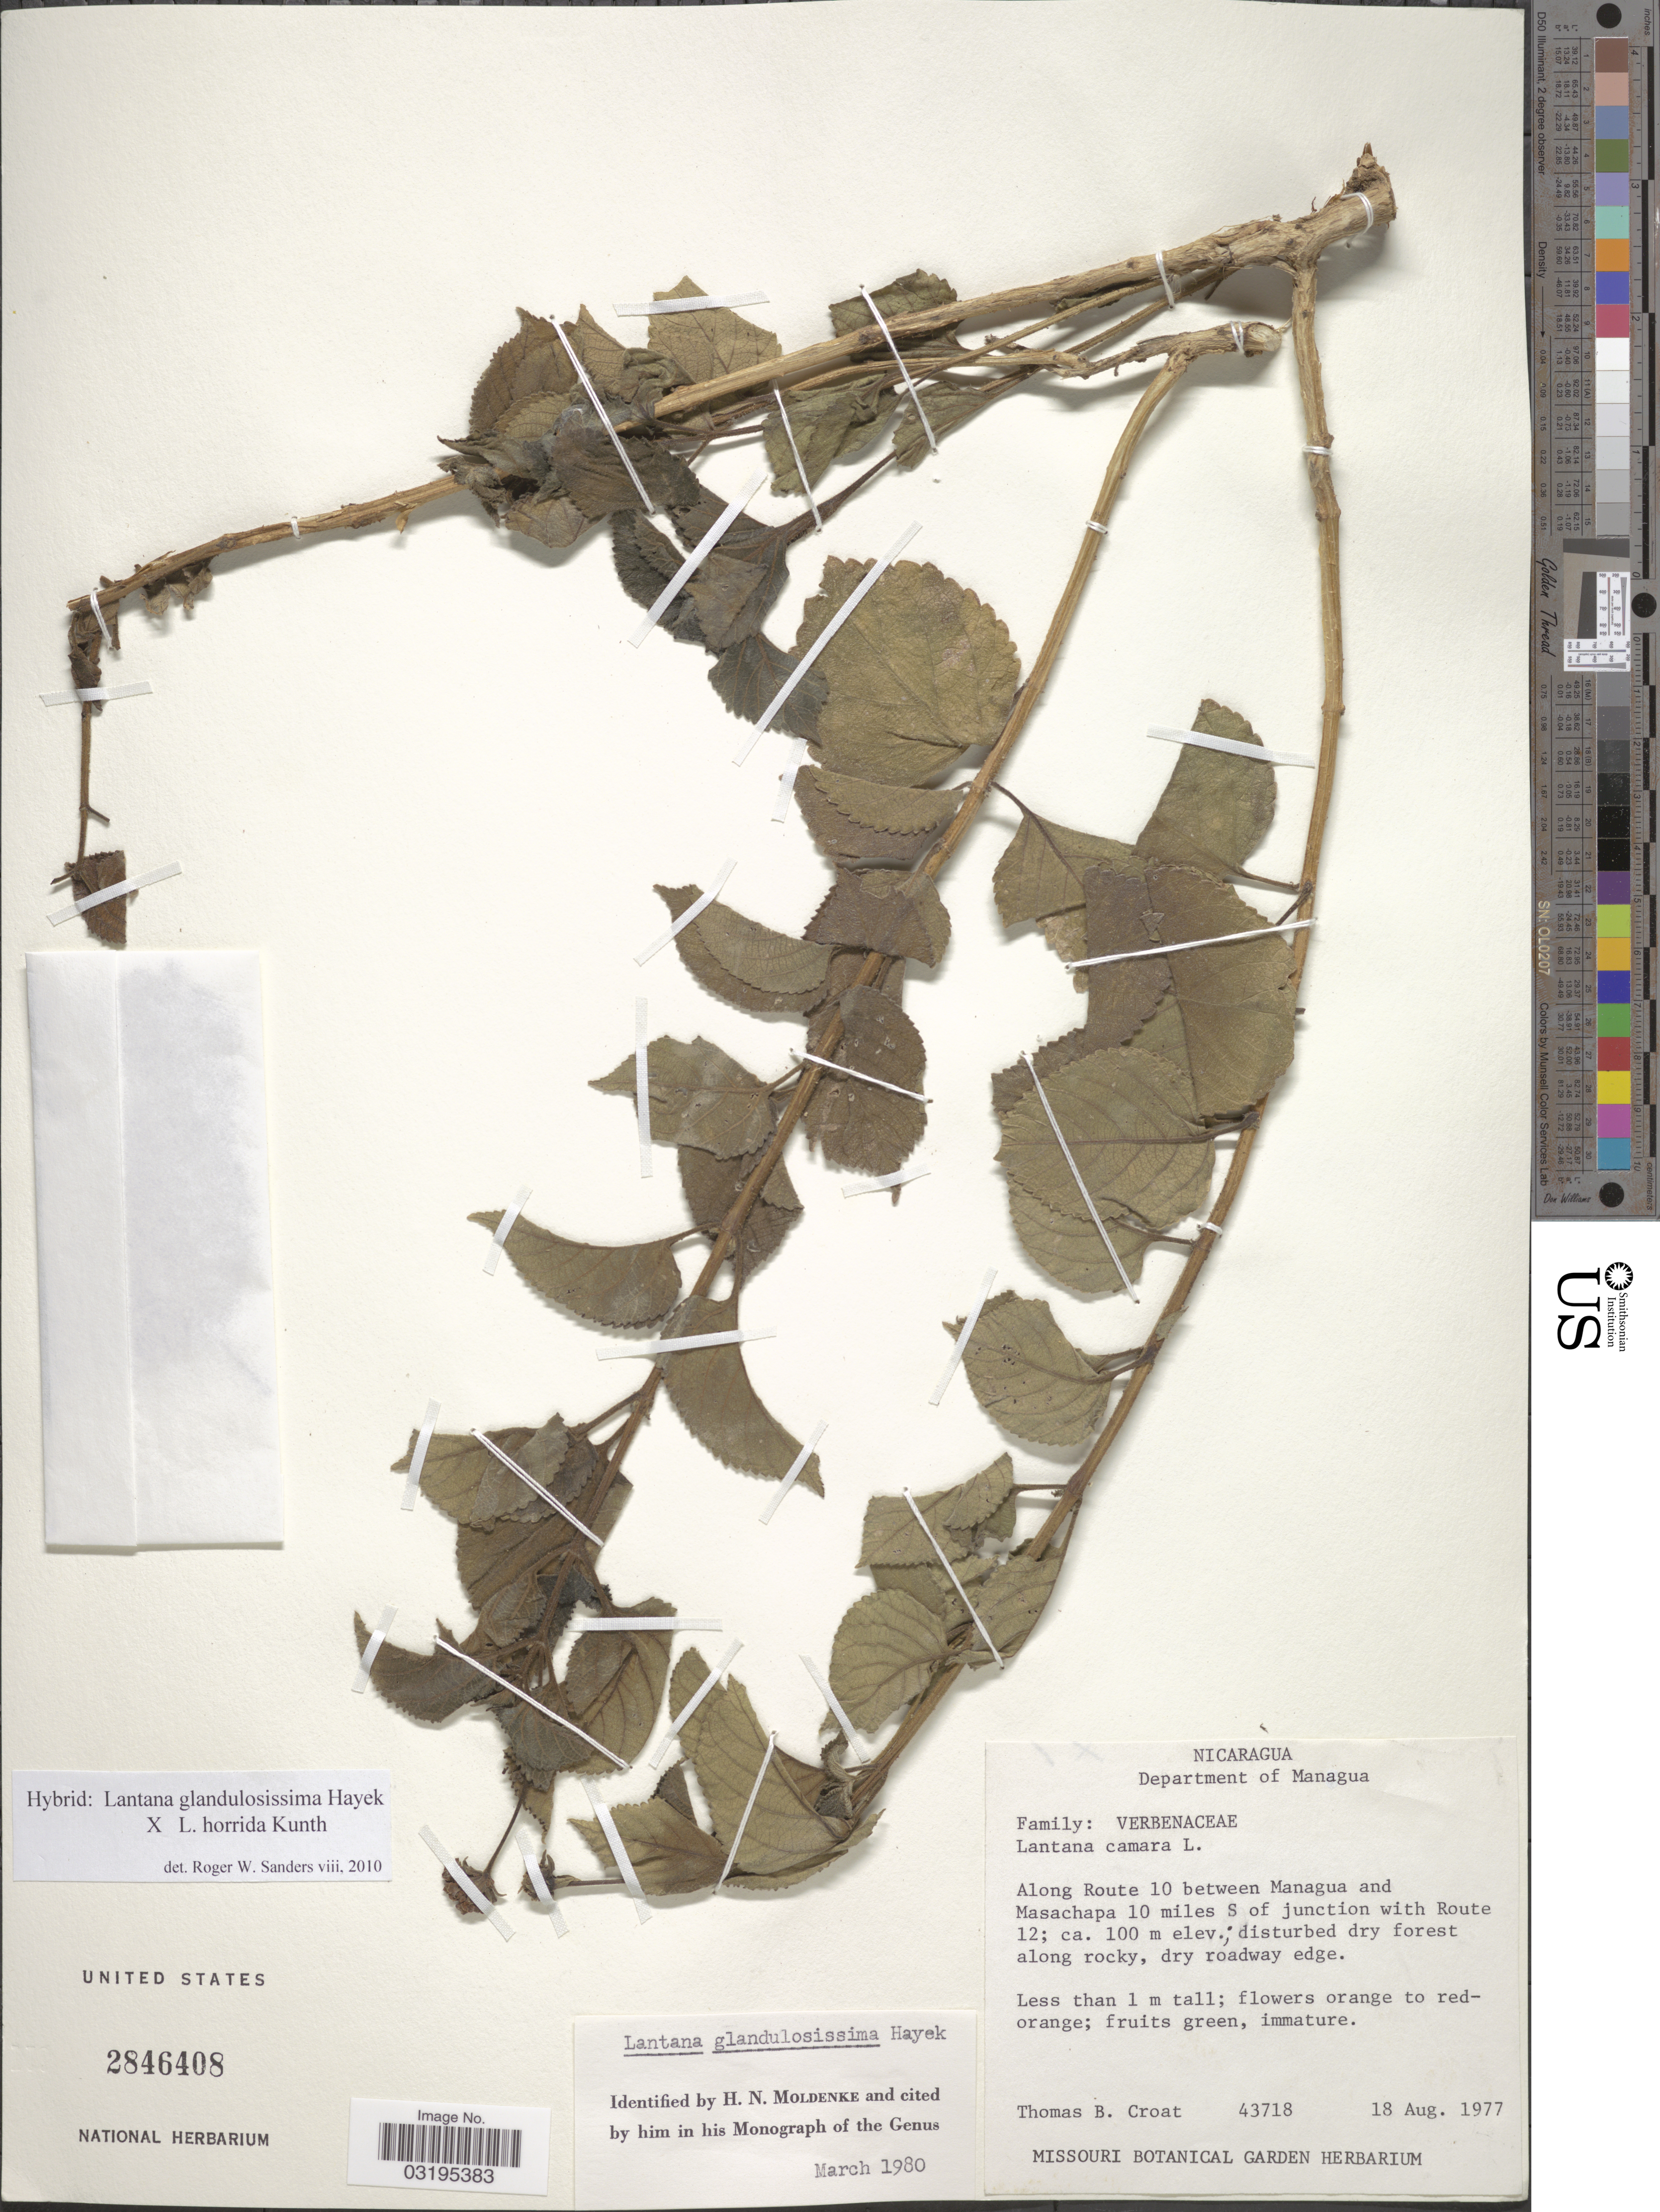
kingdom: Plantae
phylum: Tracheophyta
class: Magnoliopsida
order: Lamiales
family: Verbenaceae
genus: Lantana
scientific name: Lantana glandulosissima x L. horrida Kunth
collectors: T. B. Croat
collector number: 43718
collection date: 1977-08-18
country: Nicaragua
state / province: Managua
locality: Department of Managua. Along Route 10 between Managua and Masachapa 10 miles S of junction with Route 12.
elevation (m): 100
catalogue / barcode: US 2846408